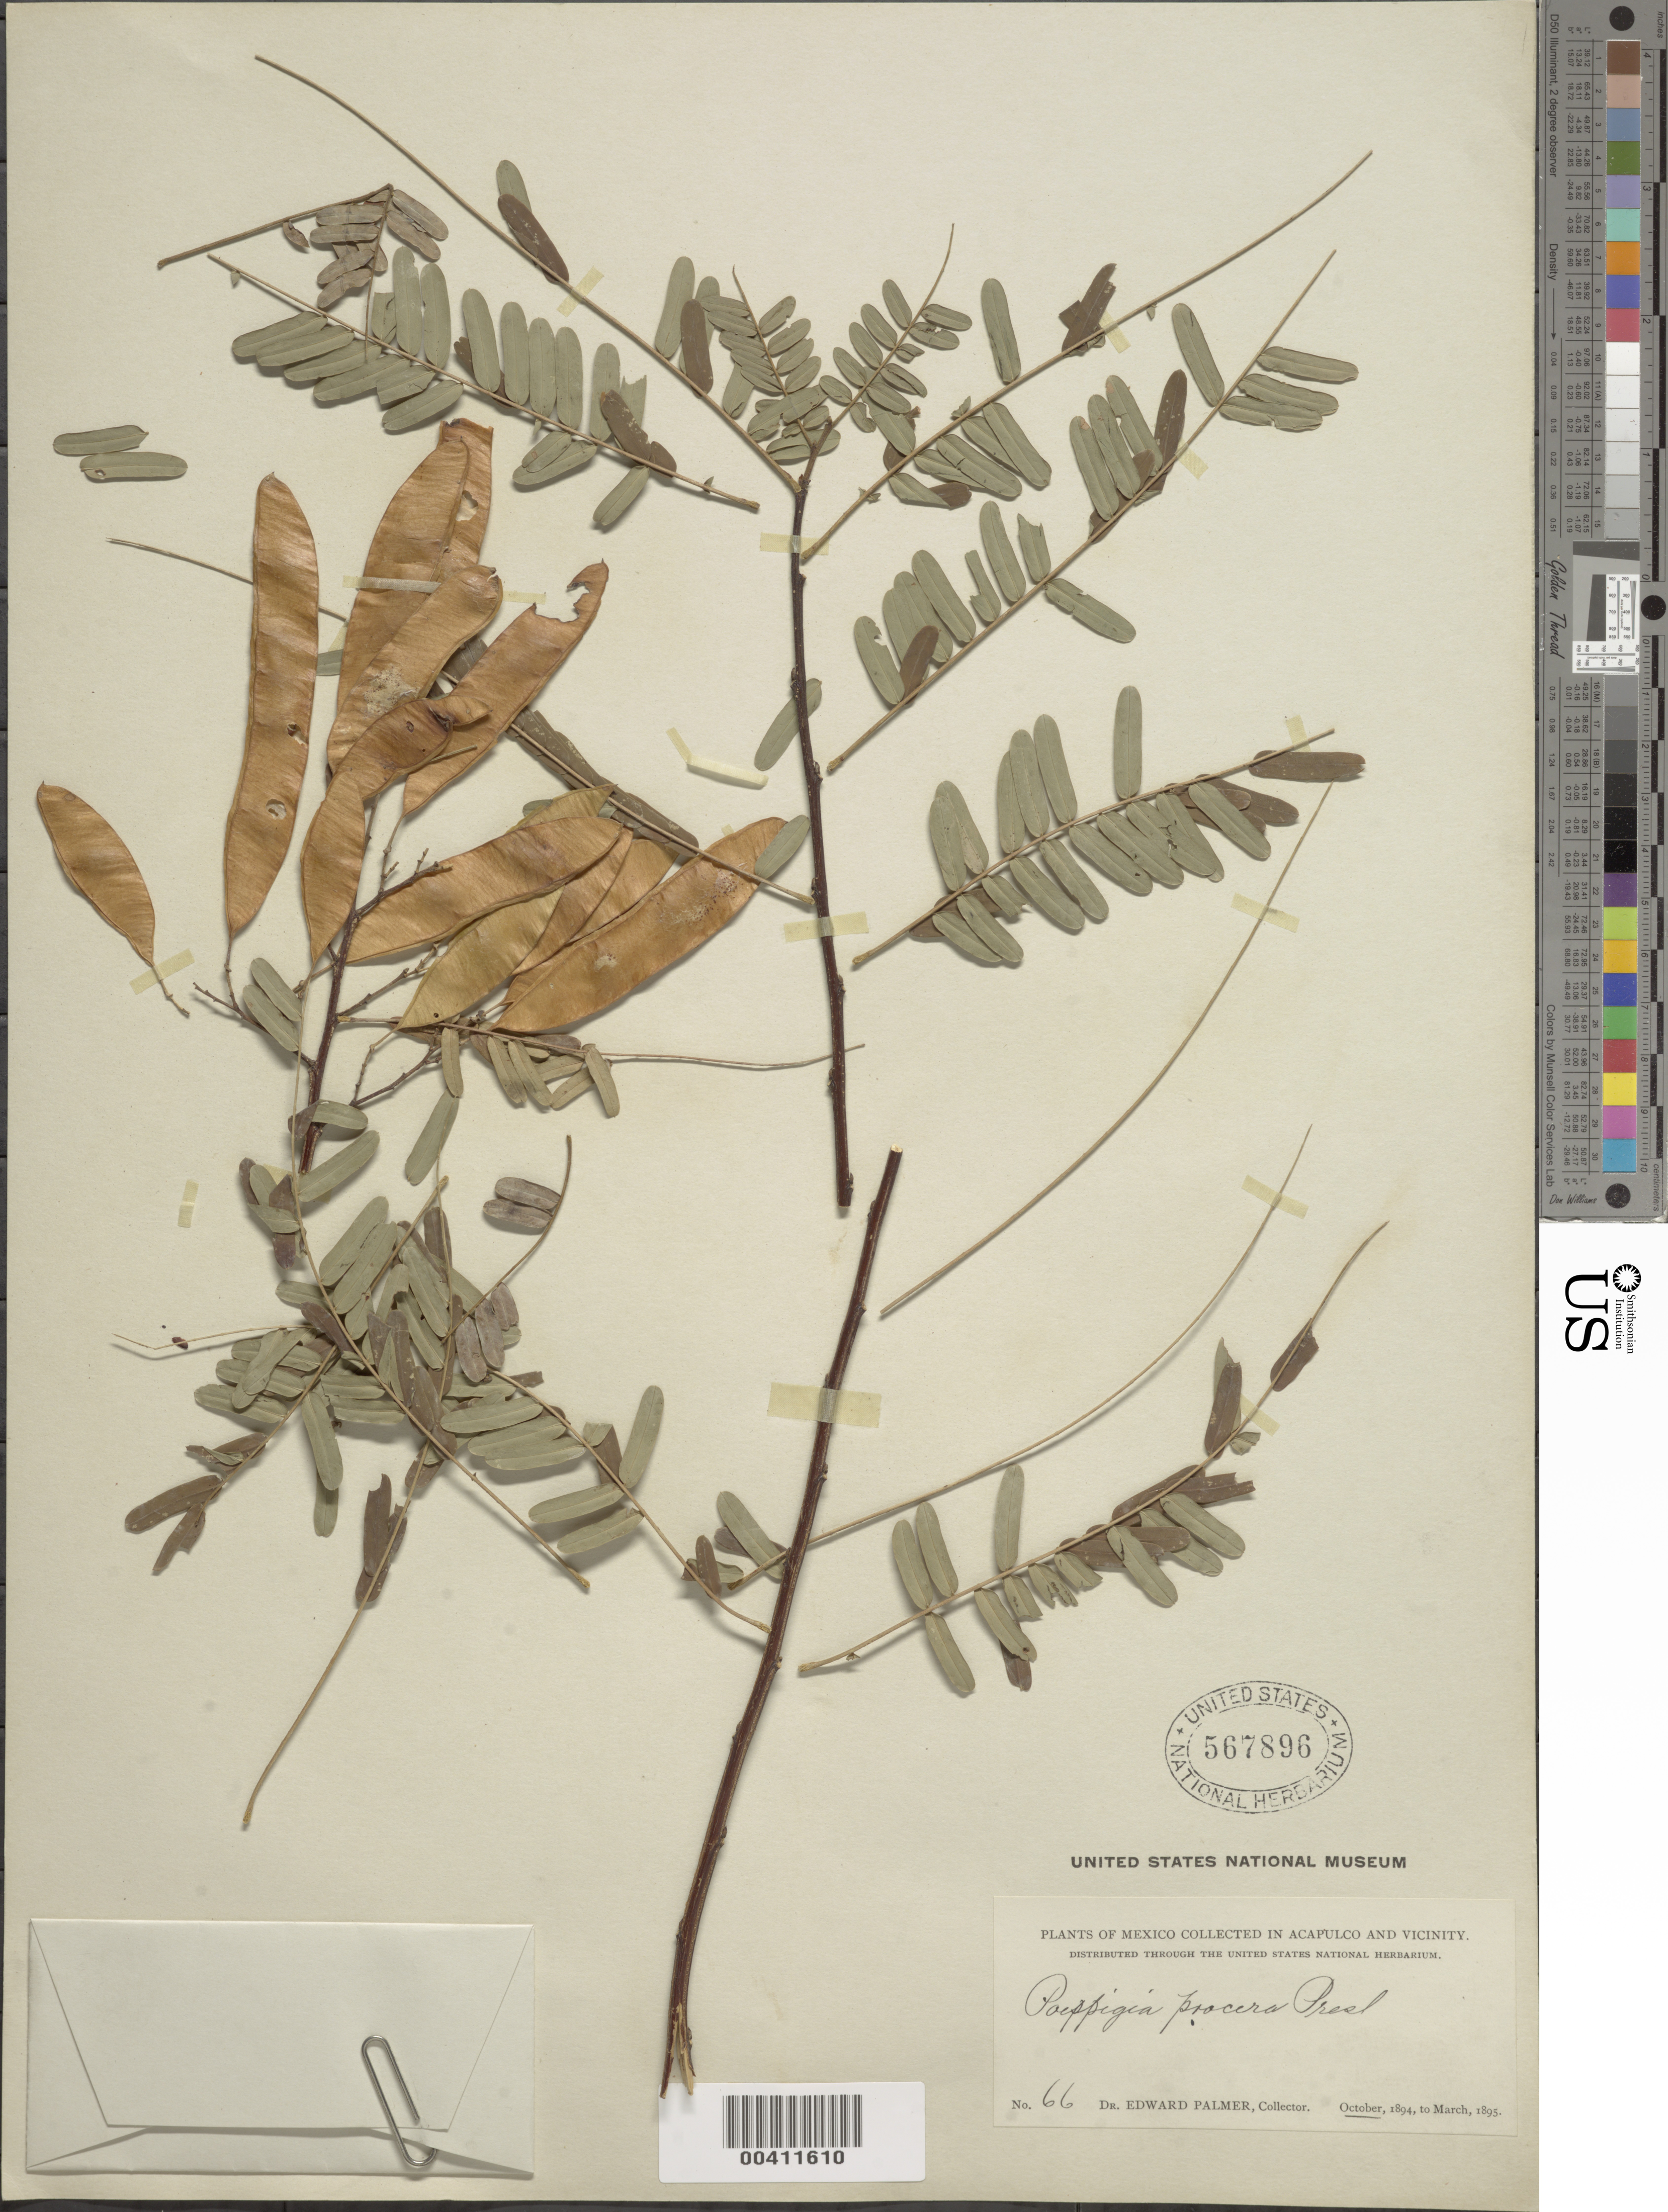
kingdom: Plantae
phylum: Tracheophyta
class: Magnoliopsida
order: Fabales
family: Fabaceae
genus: Poeppigia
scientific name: Poeppigia procera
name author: C. Presl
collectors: E. Palmer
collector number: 66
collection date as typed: Oct 1894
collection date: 1894-10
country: Mexico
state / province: Guerrero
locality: Vicinity of Acapulco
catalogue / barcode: US 567896